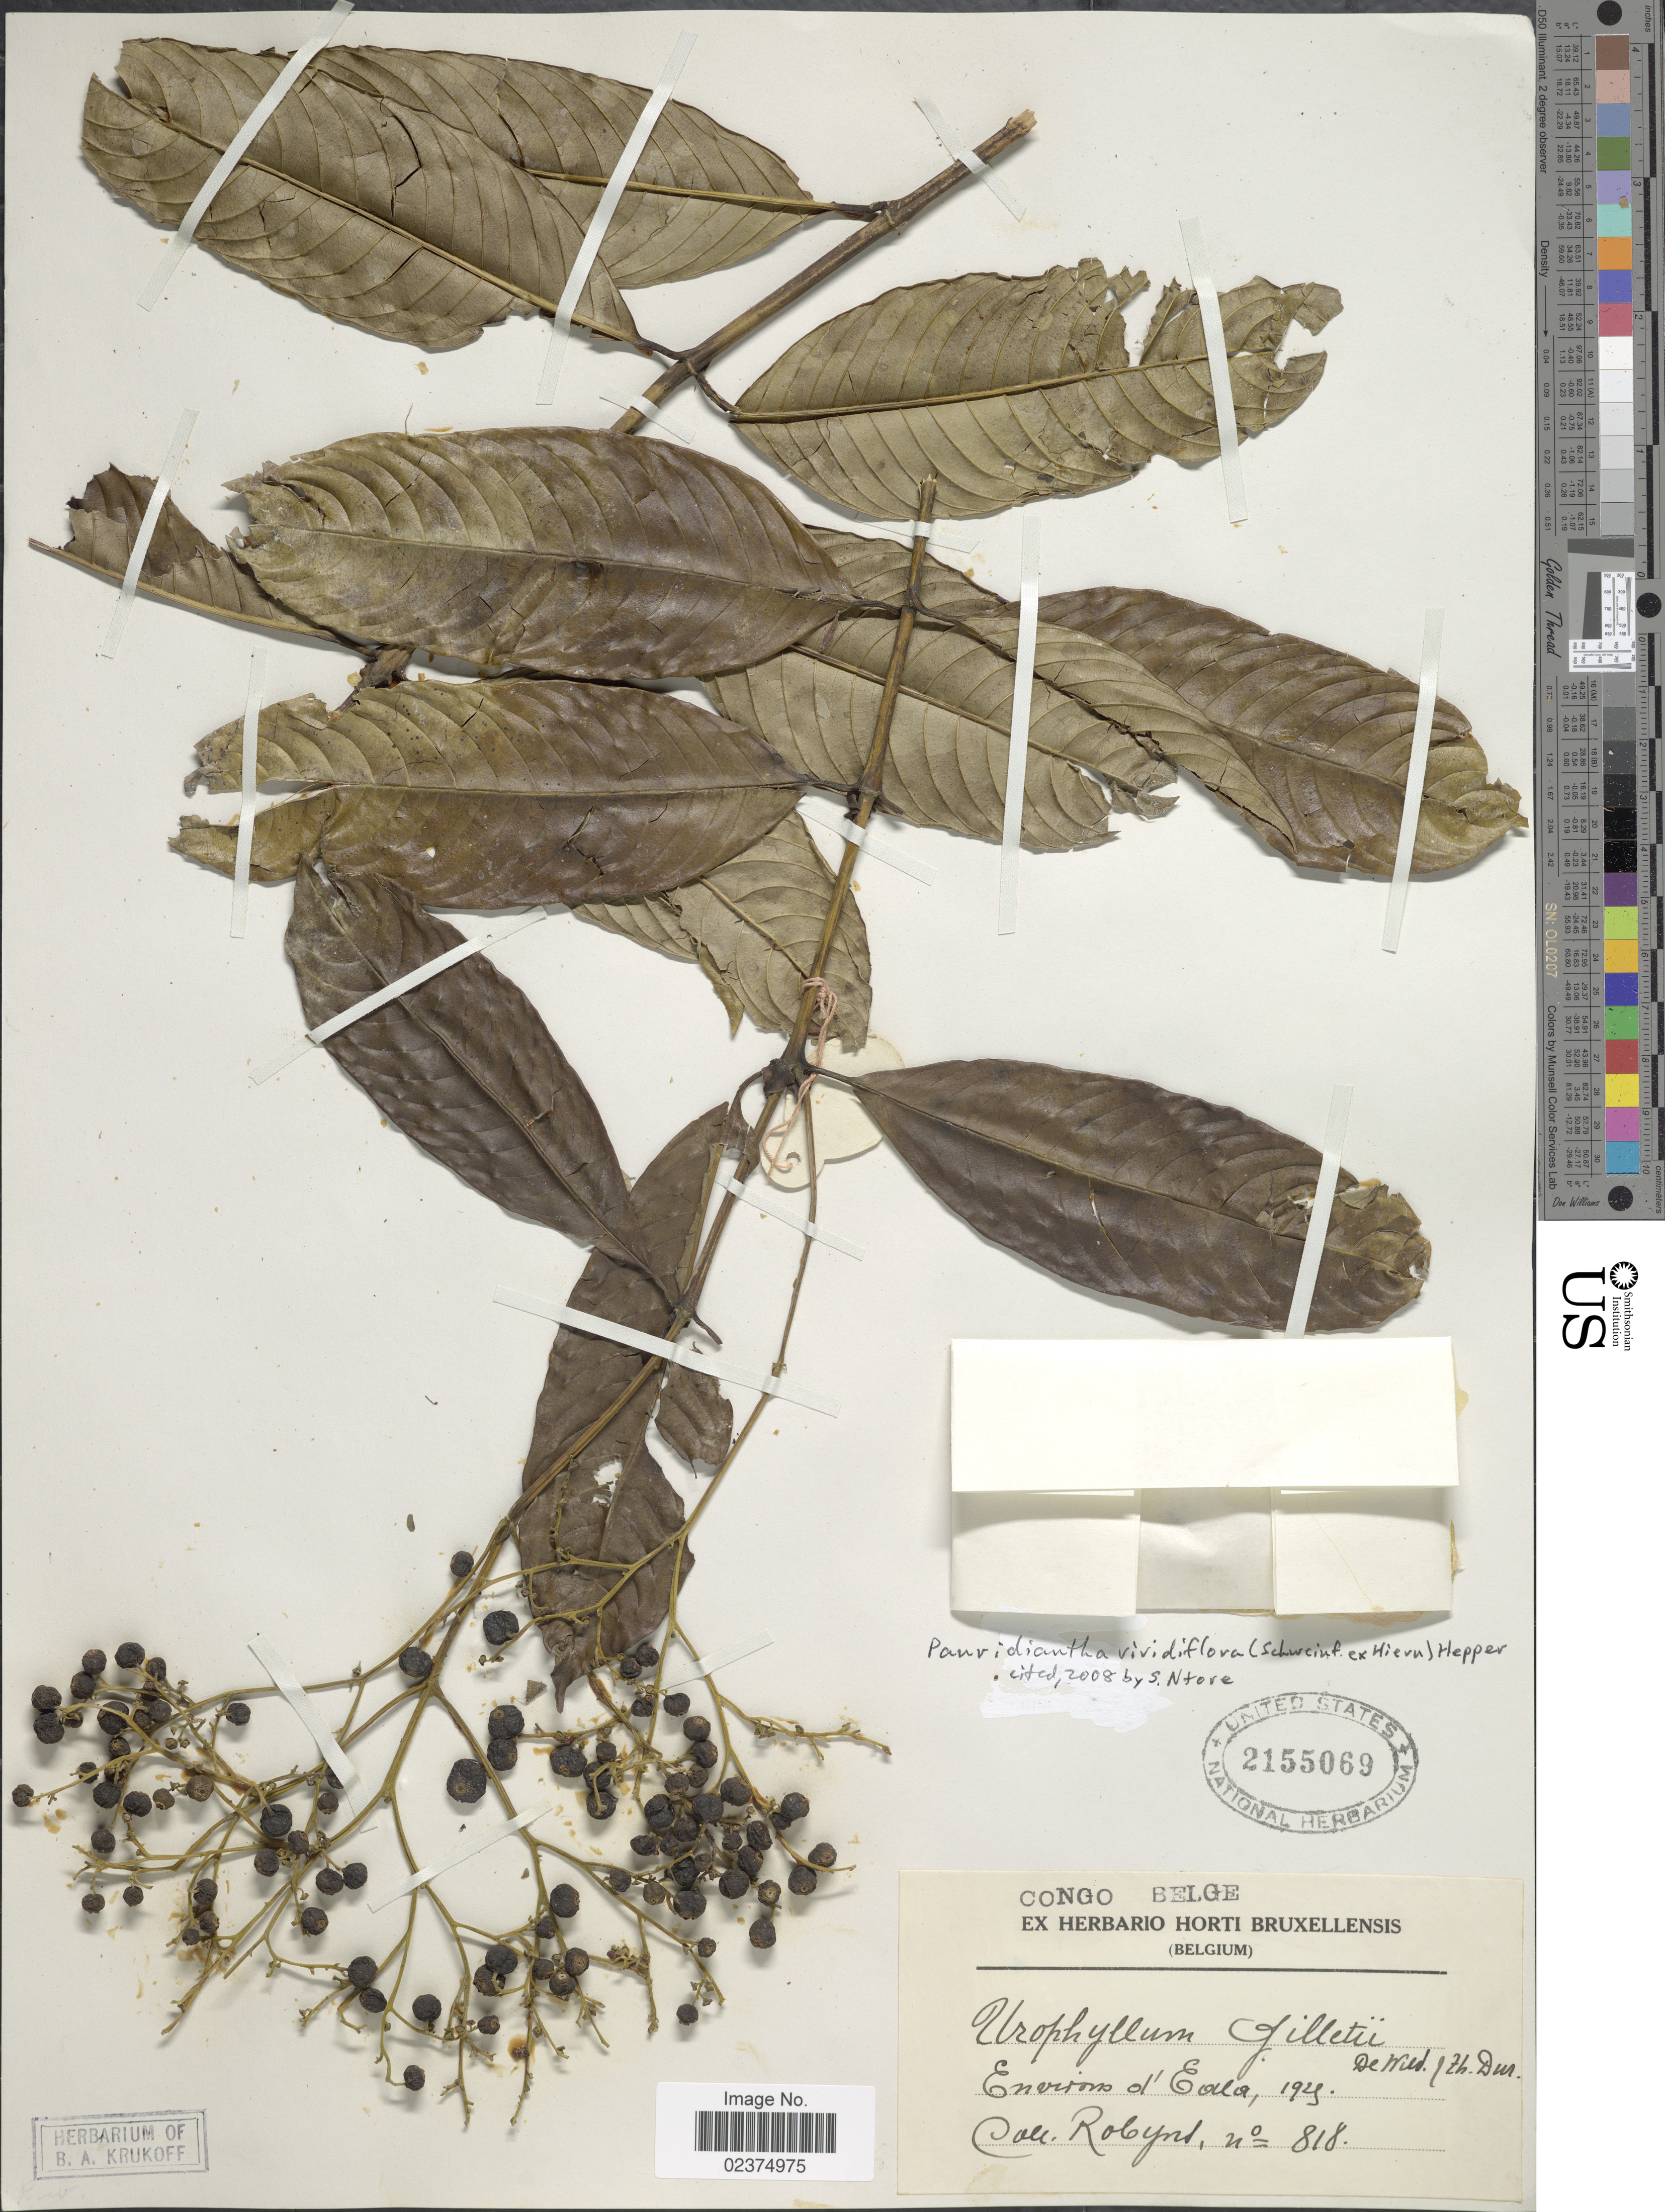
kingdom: Plantae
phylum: Tracheophyta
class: Magnoliopsida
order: Gentianales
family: Rubiaceae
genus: Pauridiantha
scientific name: Pauridiantha viridiflora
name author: (Schweinf. ex Hiern) Hepper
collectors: -. Robyns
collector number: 818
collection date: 1929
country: Congo, Democratic Republic of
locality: Congo Belge, Environs d'Eala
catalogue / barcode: US 2155069